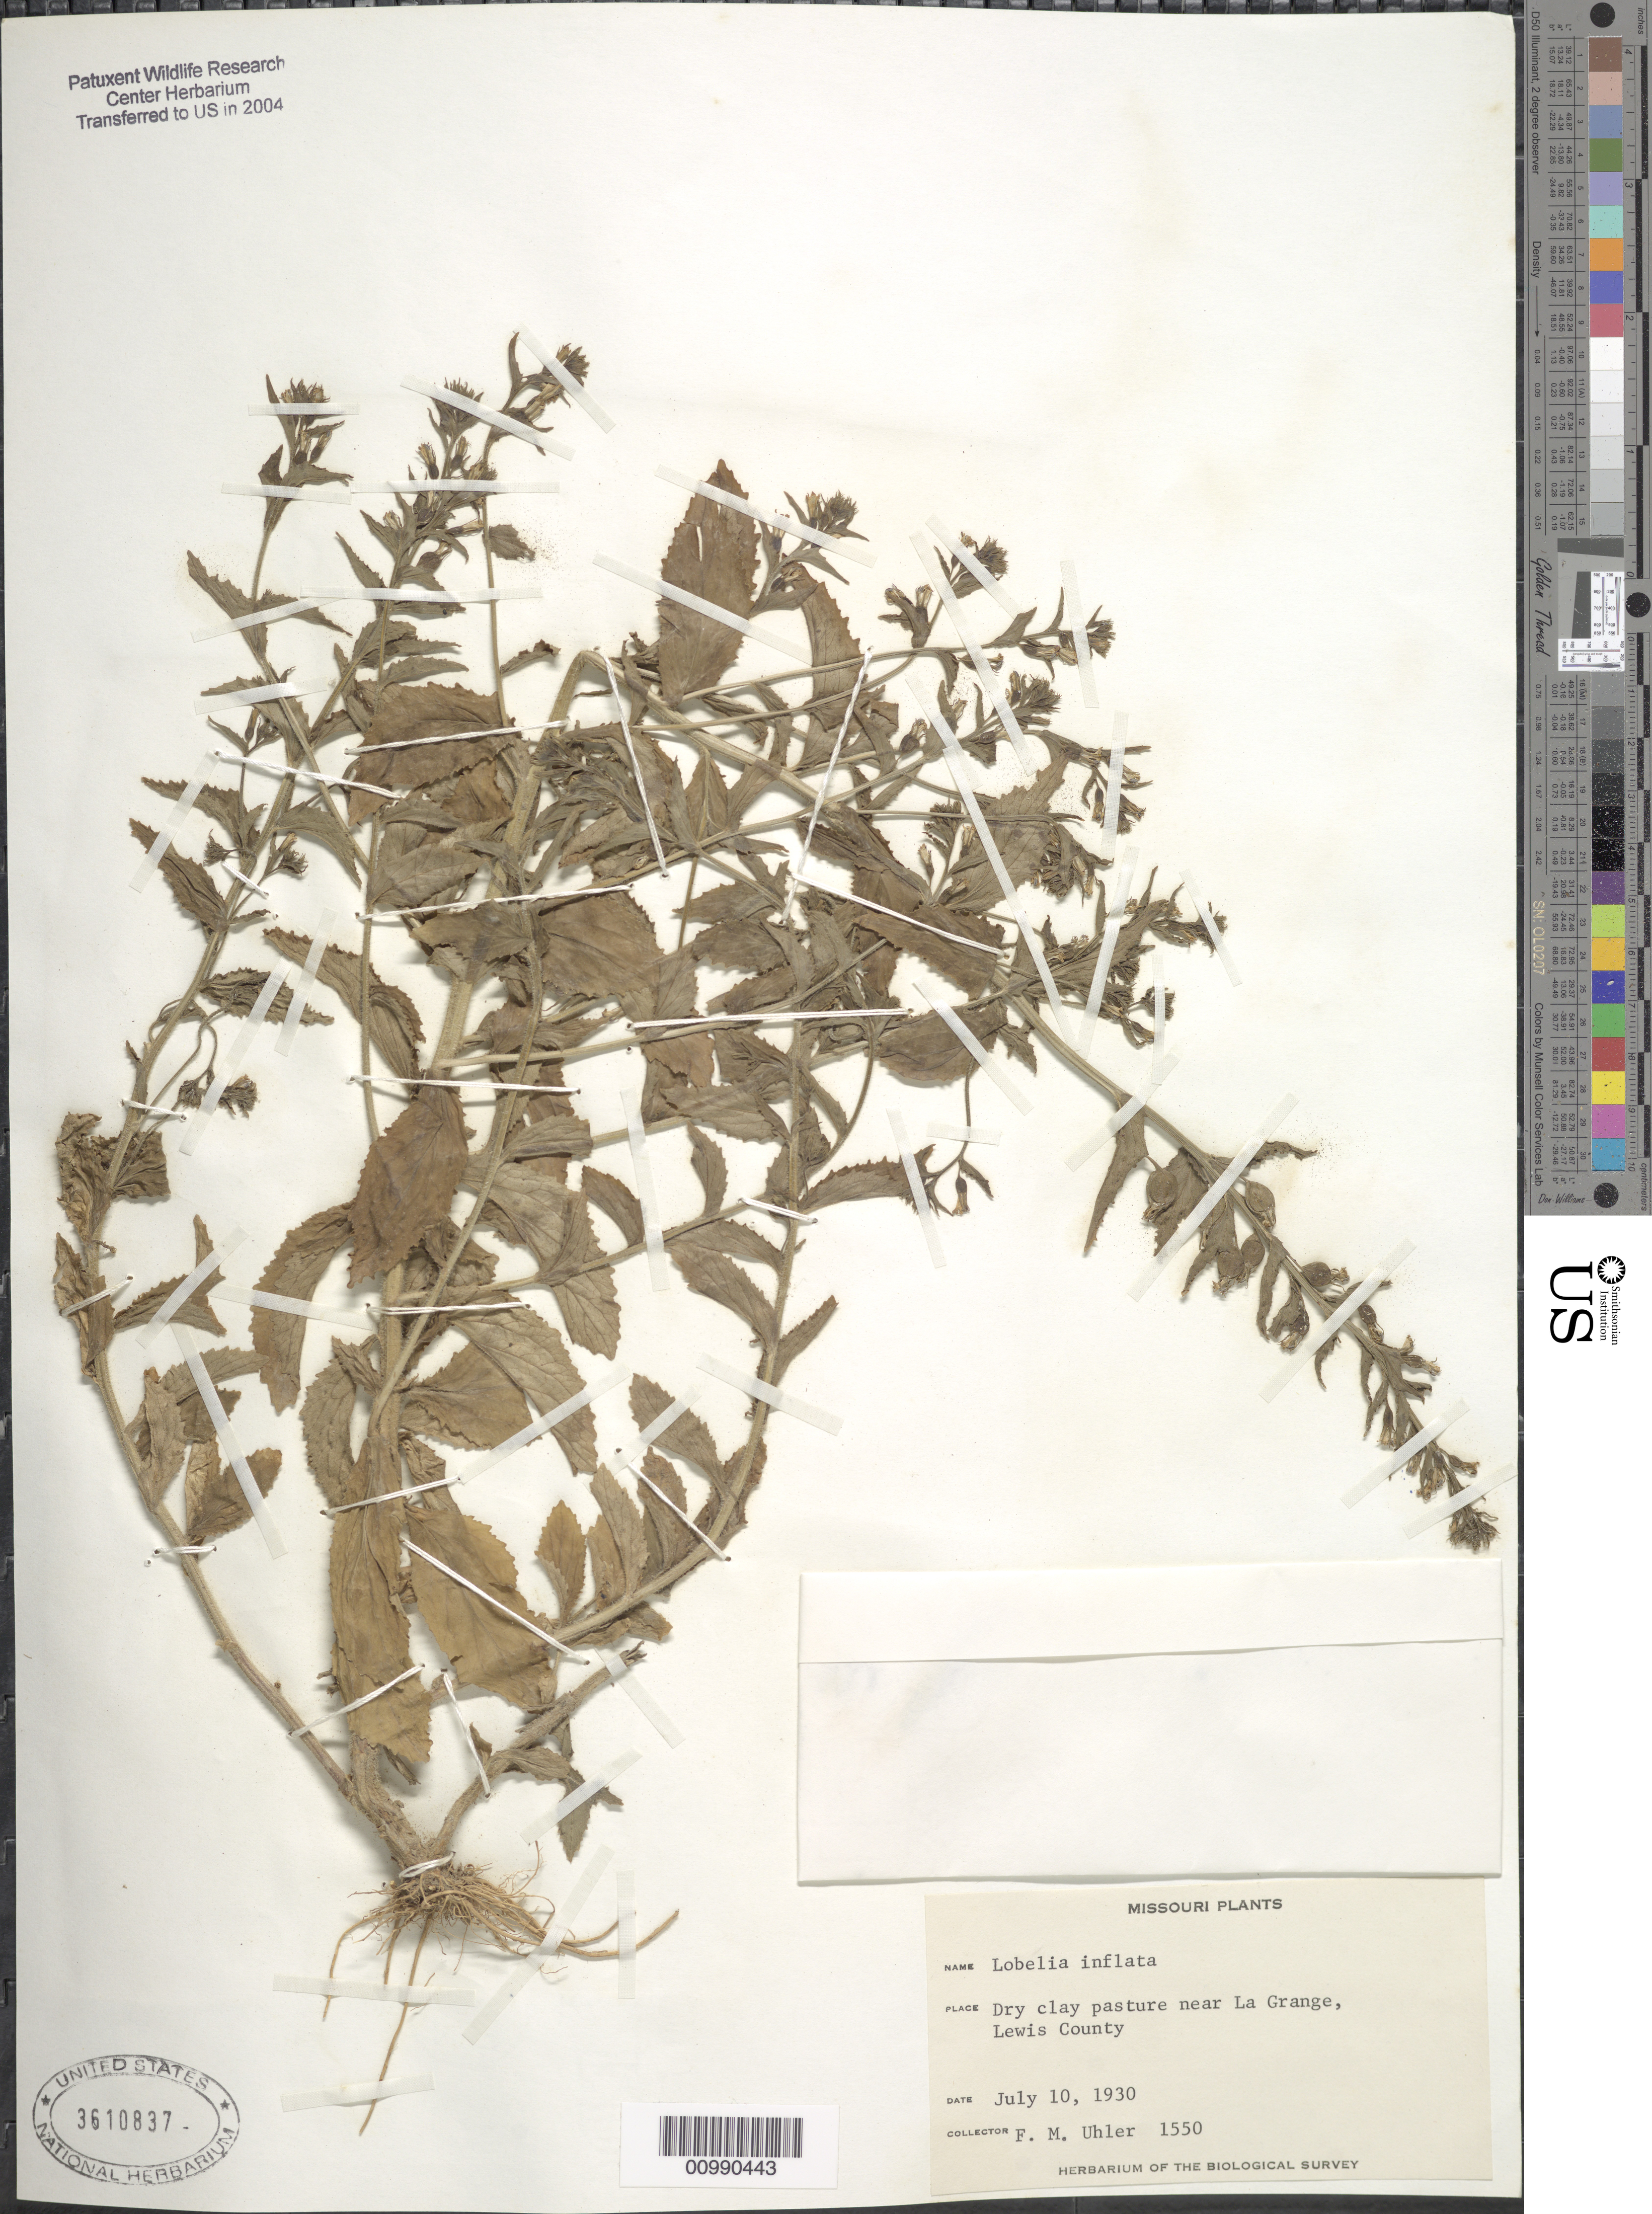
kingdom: Plantae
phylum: Tracheophyta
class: Magnoliopsida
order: Asterales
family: Campanulaceae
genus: Lobelia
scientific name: Lobelia inflata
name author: L.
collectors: F. M. Uhler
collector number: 1550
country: United States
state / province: Missouri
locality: Near La Grange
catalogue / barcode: US 3610837